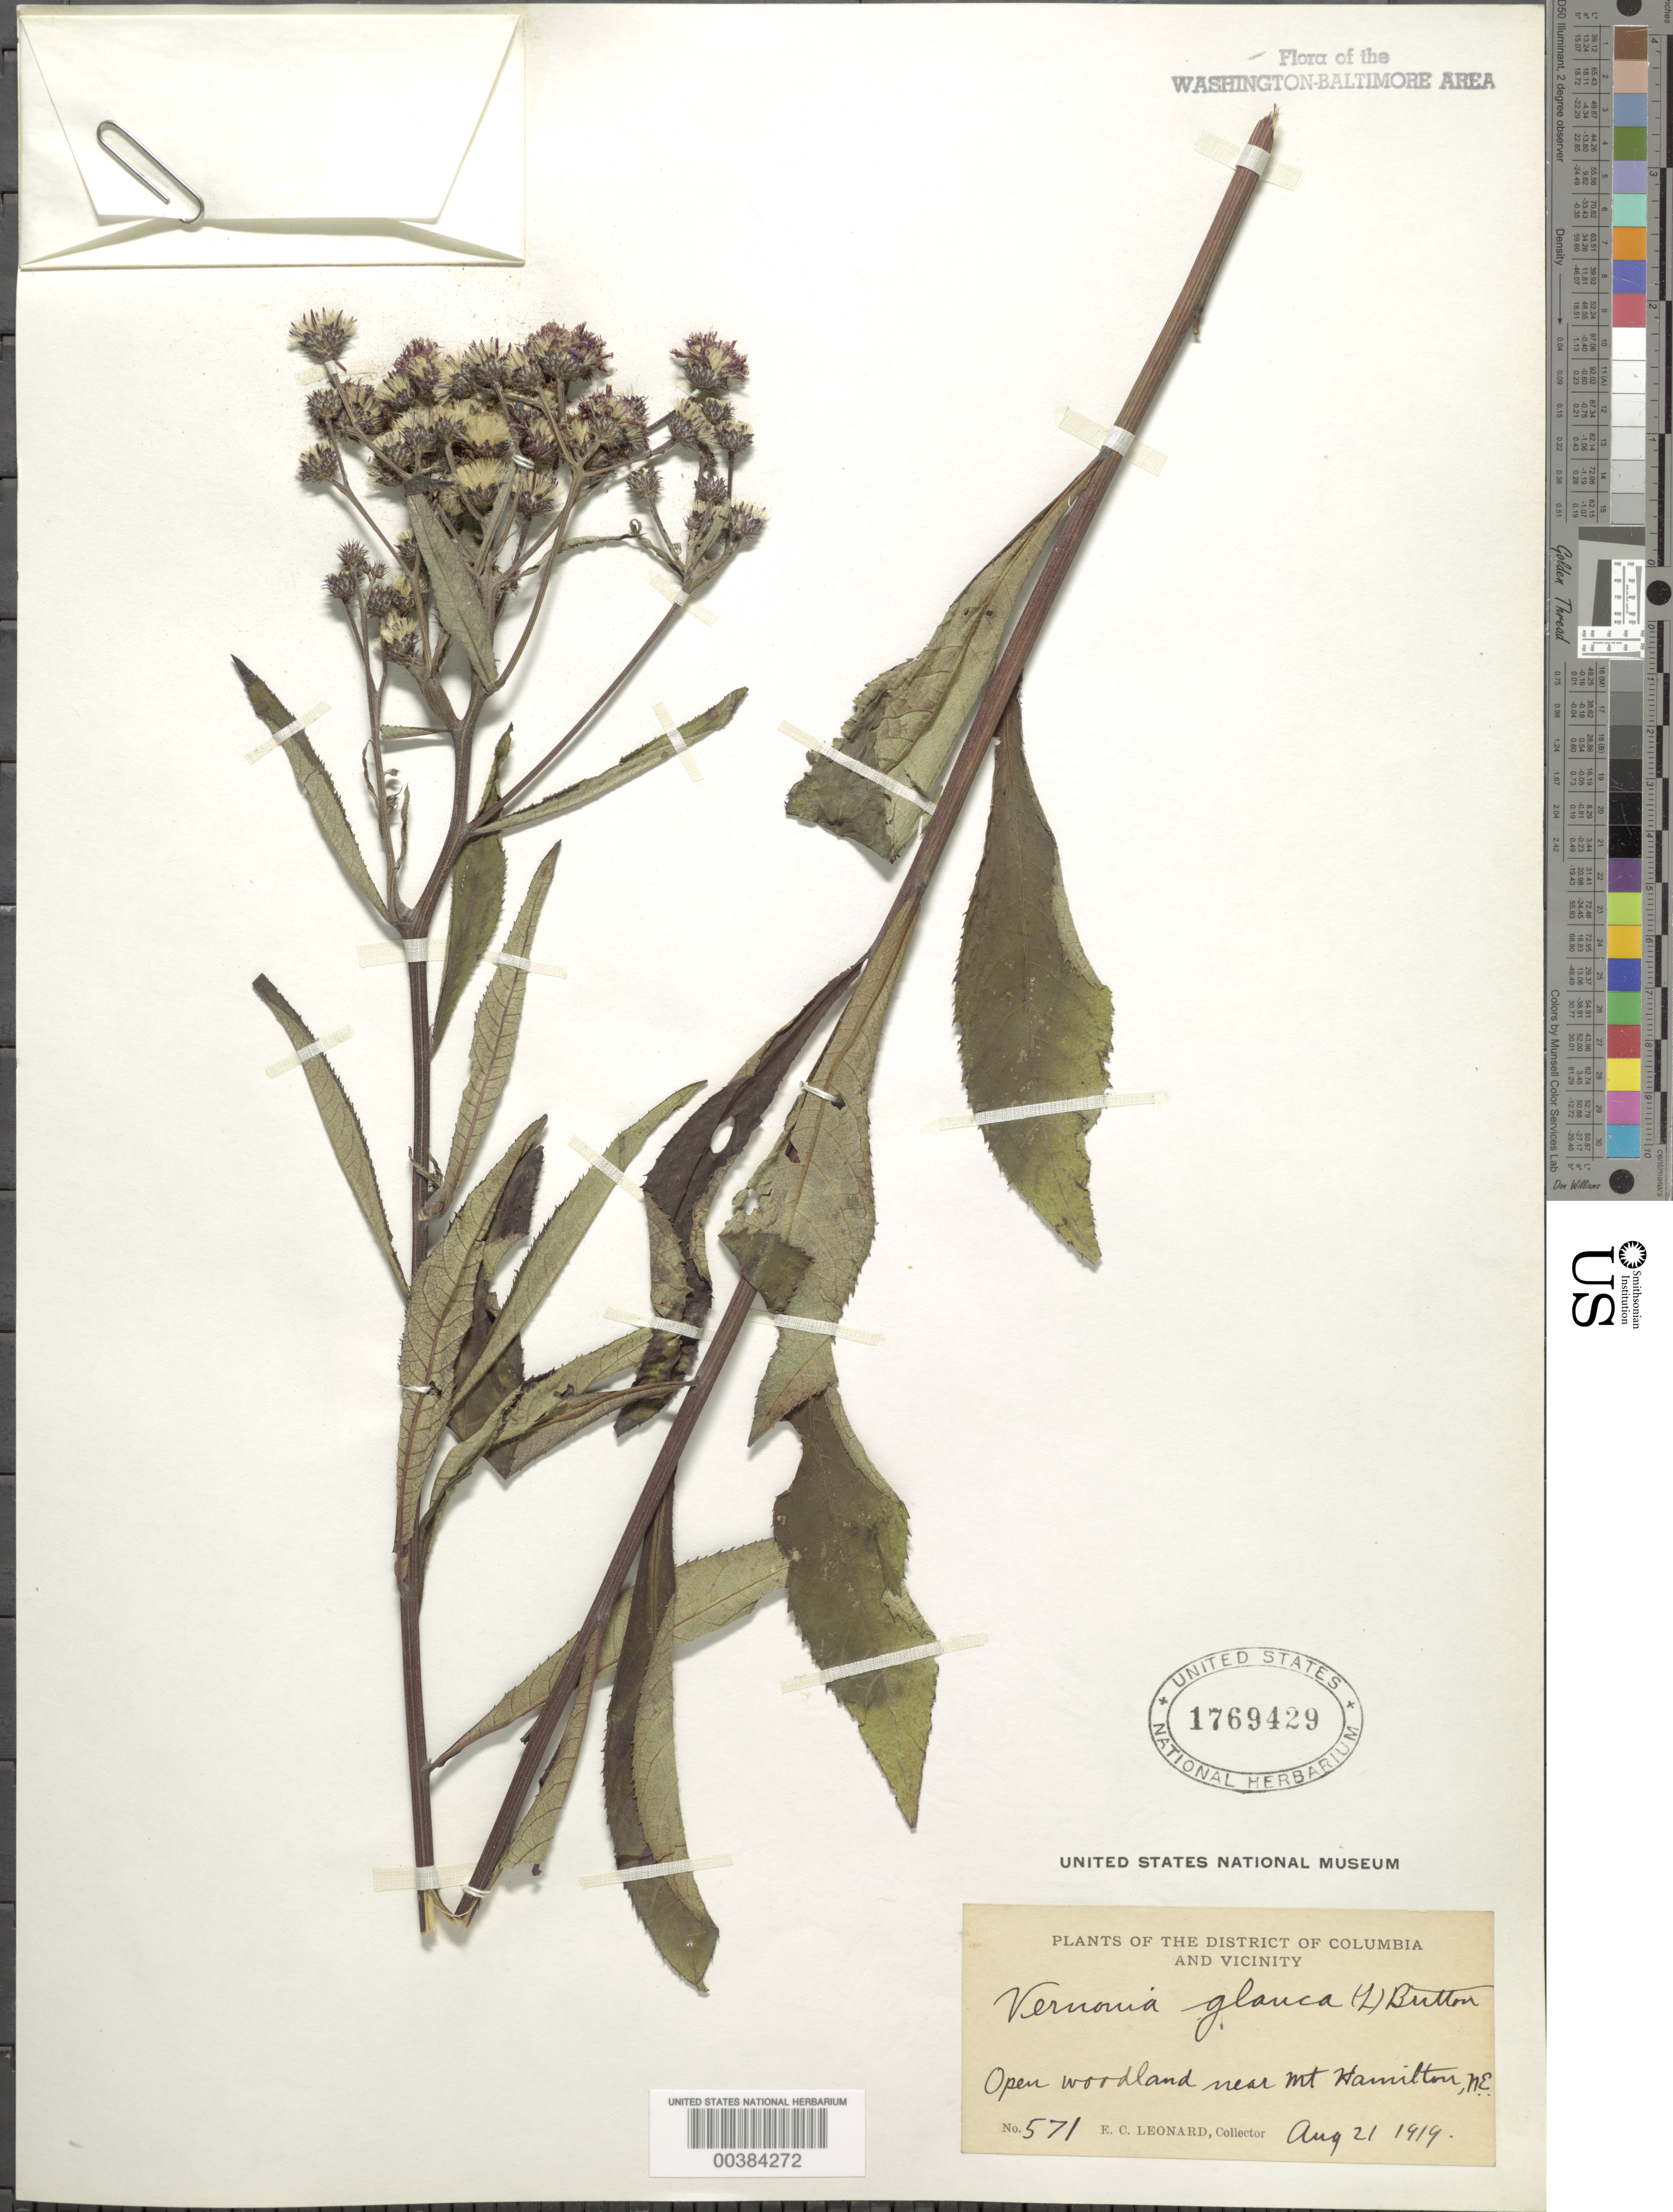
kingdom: Plantae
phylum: Tracheophyta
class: Magnoliopsida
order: Asterales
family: Asteraceae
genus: Vernonia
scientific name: Vernonia glauca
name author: (L.) Willd.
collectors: E. C. Leonard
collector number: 571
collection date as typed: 21 Aug 1919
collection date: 1919-08-21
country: United States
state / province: District of Columbia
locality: Mt Hamilton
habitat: Open woodland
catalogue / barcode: US 1769429